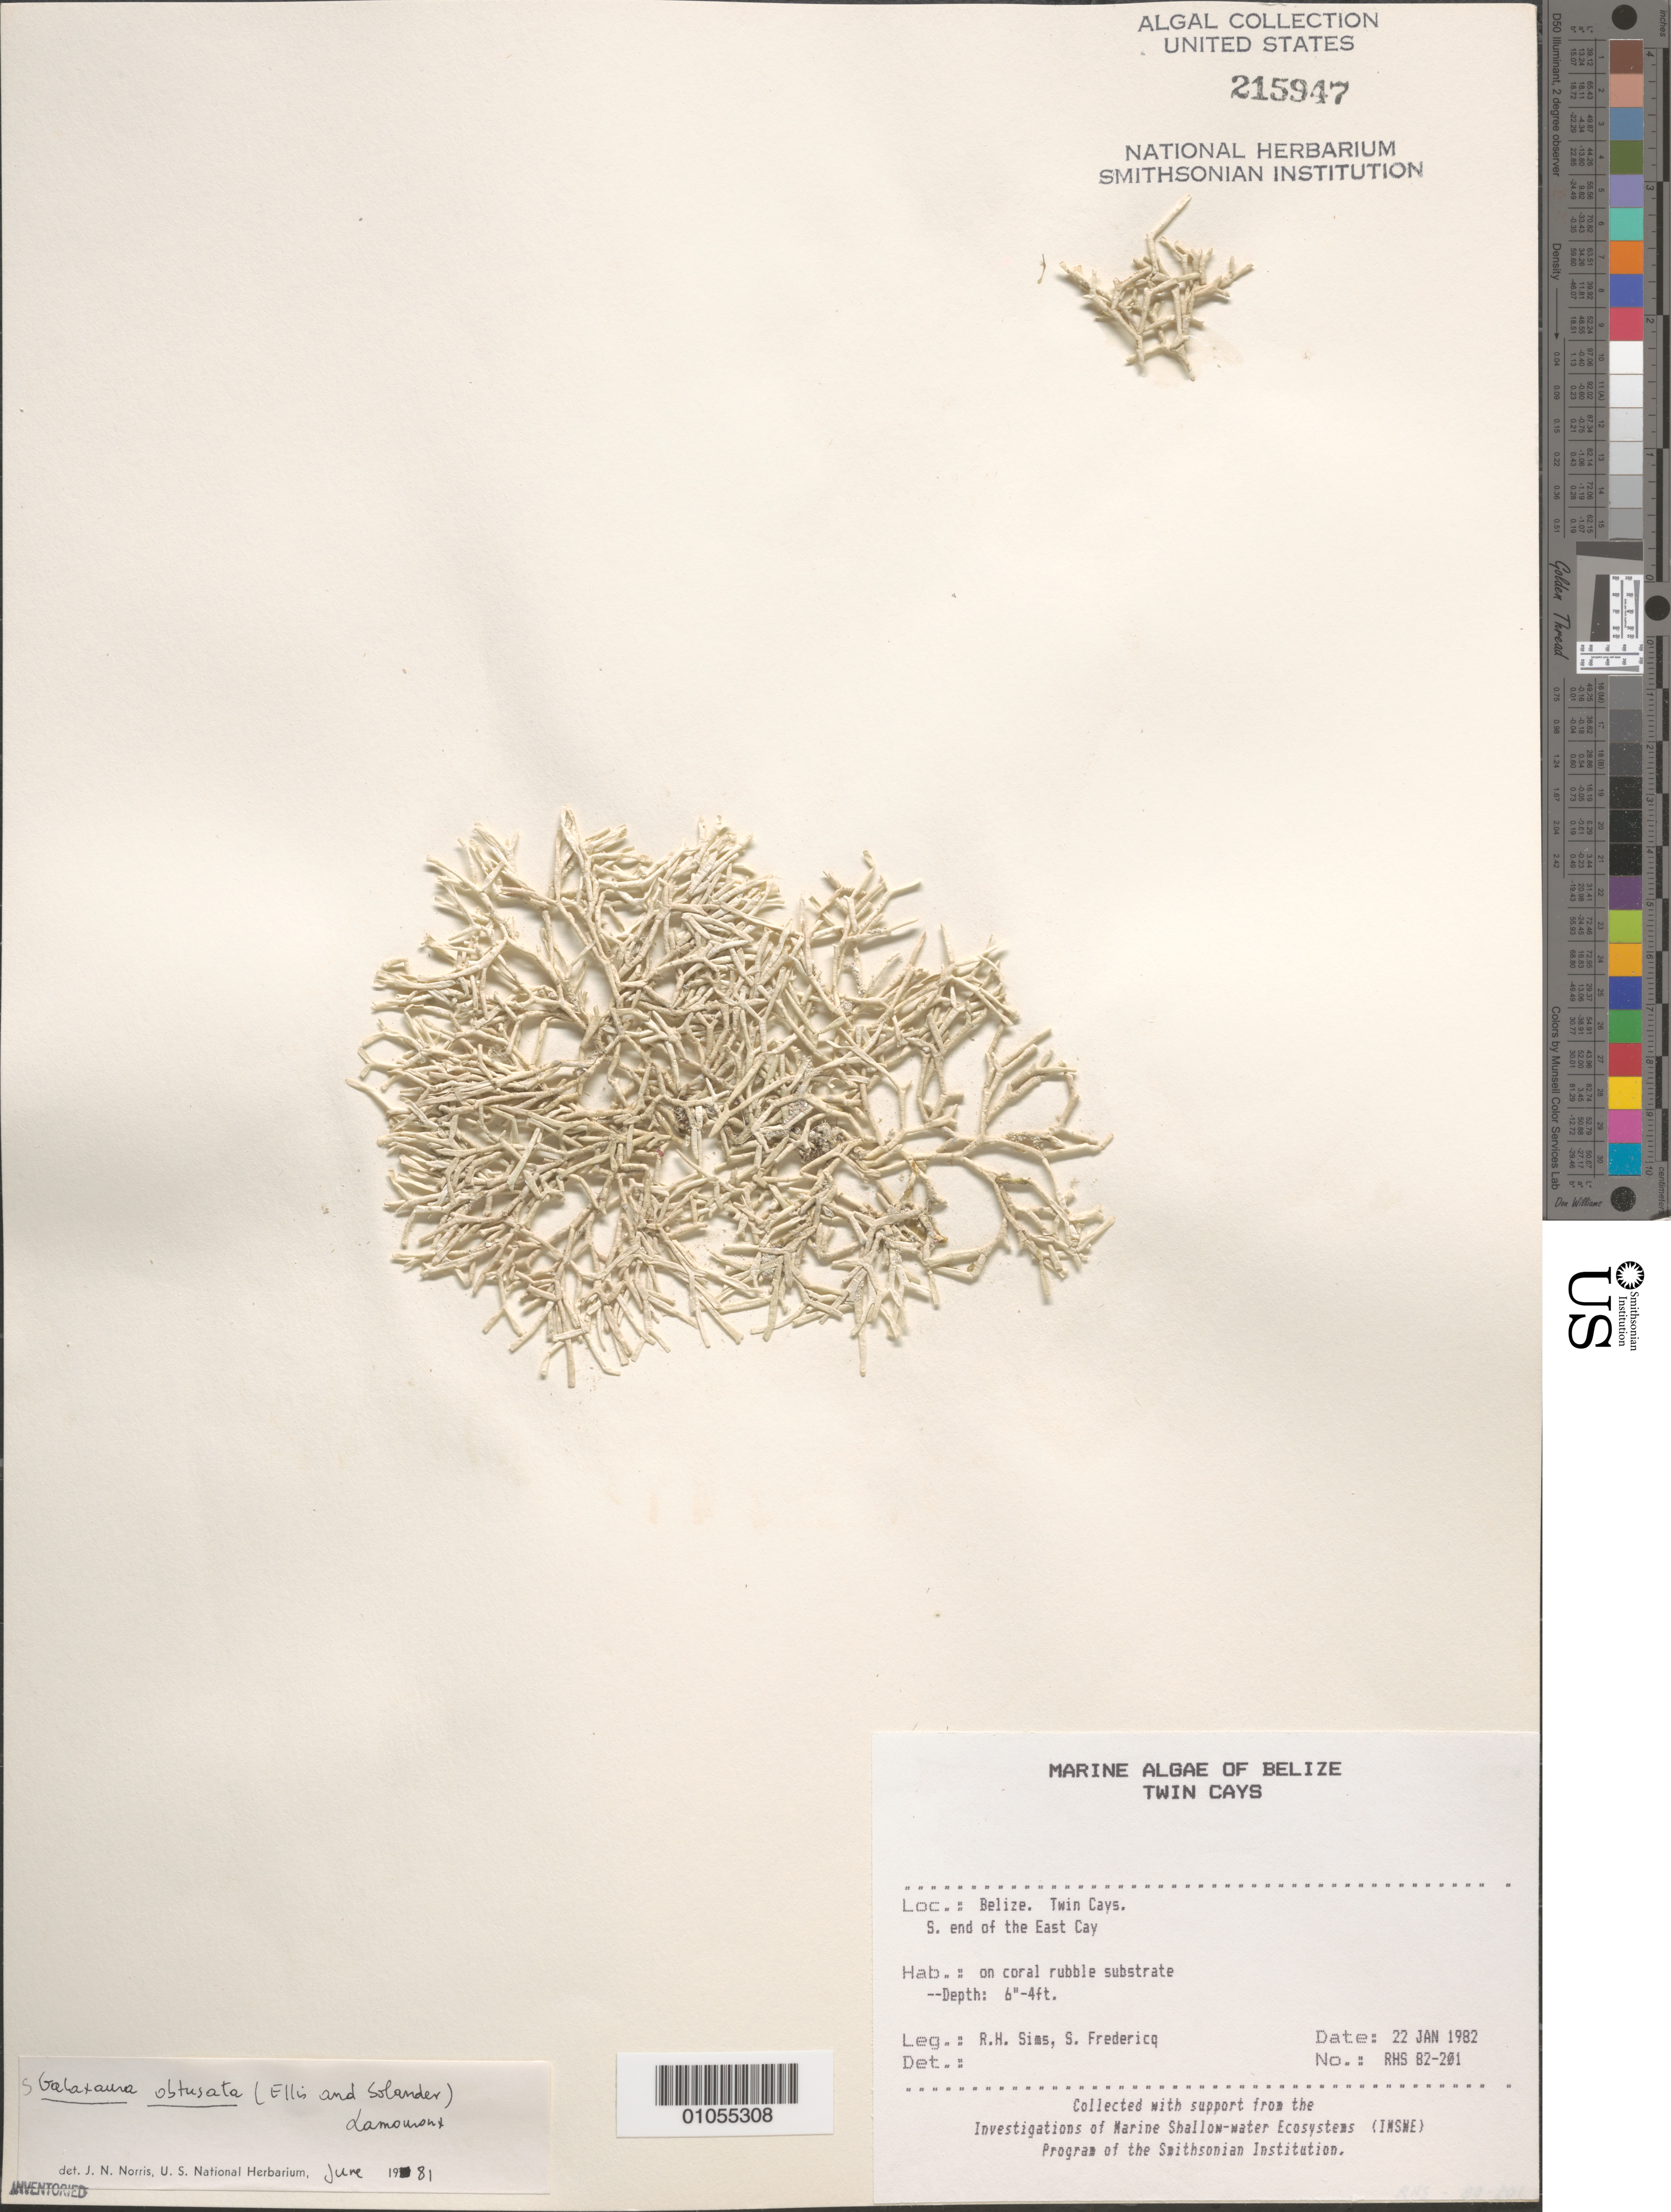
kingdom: Plantae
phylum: Rhodophyta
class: Florideophyceae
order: Nemaliales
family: Galaxauraceae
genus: Galaxaura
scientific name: Galaxaura obtusata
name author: (Ellis & Sol.) J.V.Lamouroux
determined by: Norris, James N.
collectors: R. H. Sims & S. Fredericq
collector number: RHS 82-201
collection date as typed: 22 Jan 1982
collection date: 1982-01-22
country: Belize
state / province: Stann Creek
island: East Cay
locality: South end of the East Cay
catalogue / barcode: US 215947